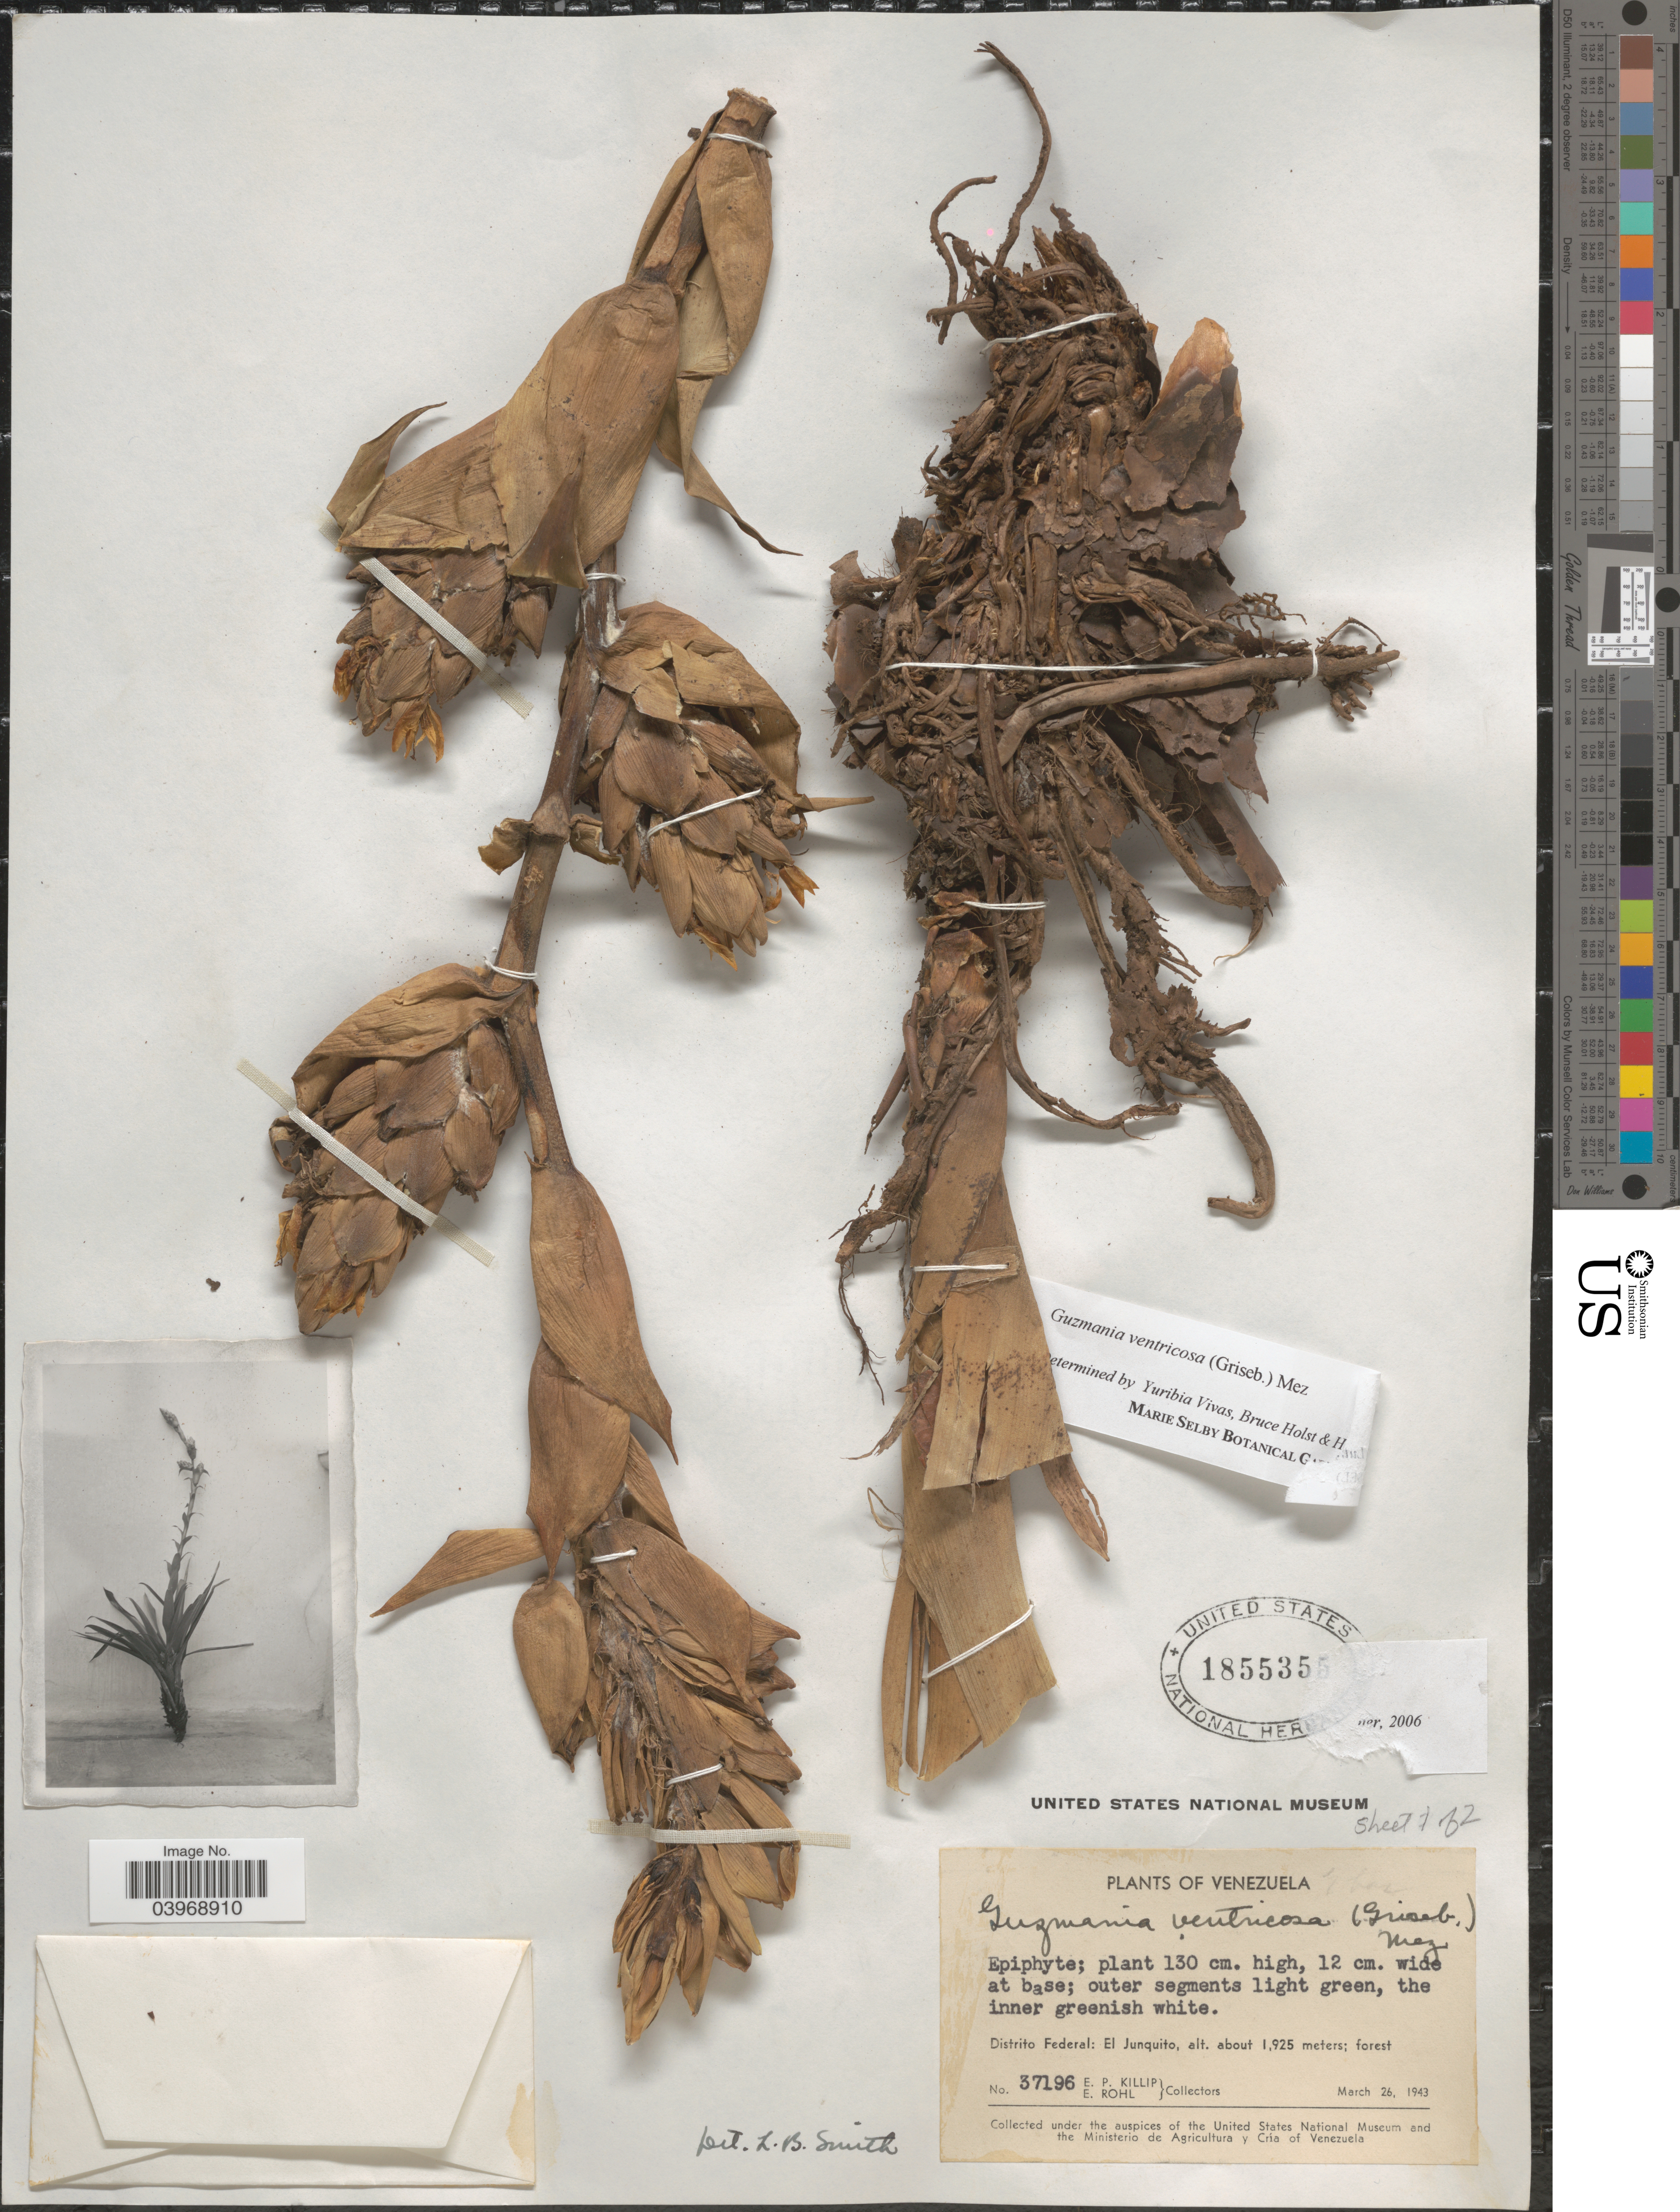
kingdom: Plantae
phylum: Tracheophyta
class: Liliopsida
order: Poales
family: Bromeliaceae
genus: Guzmania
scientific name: Guzmania ventricosa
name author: Mez & Griseb.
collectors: E. P. Killip & E. Röhl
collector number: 37196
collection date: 1943-03-26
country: Venezuela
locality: Distrito Federal: El Junquito.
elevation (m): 1925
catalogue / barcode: US 1855355